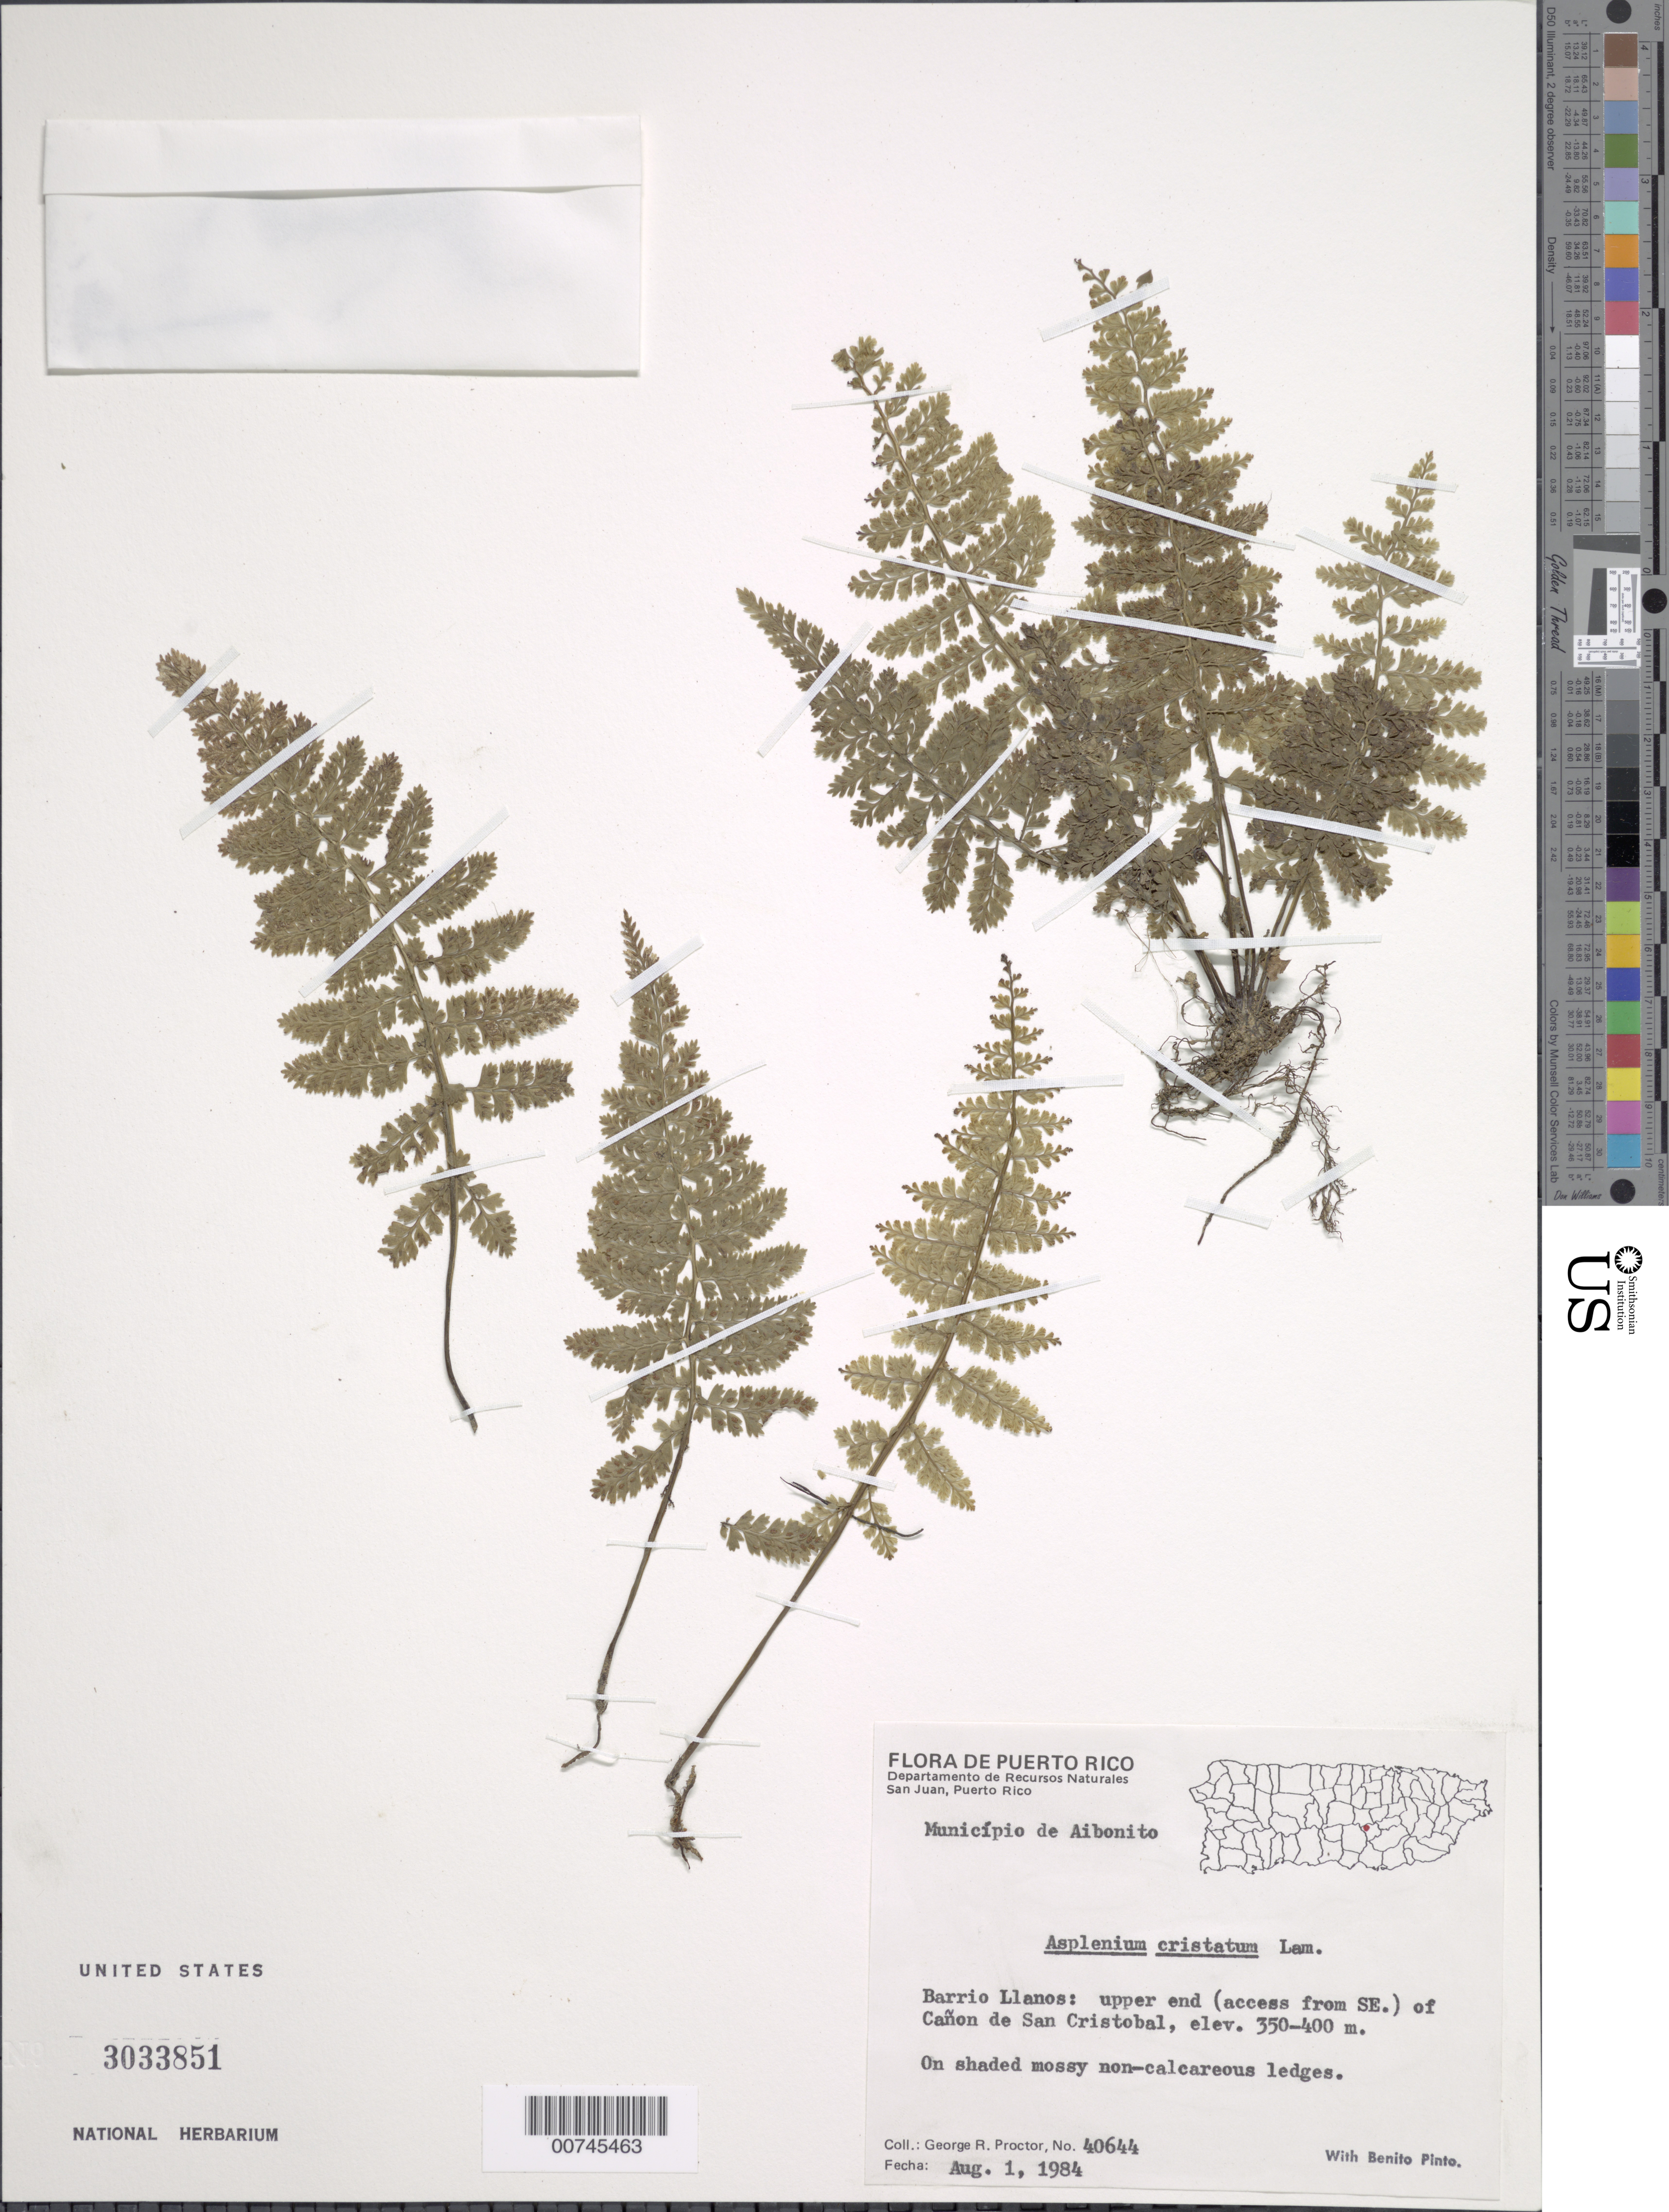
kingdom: Plantae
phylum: Tracheophyta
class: Polypodiopsida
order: Polypodiales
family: Aspleniaceae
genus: Asplenium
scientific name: Asplenium cristatum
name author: Lam.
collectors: G. R. Proctor & B. Pinto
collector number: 40644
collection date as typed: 01 Aug 1984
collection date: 1984-08-01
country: Puerto Rico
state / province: Abonito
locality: Barrio Llanos: upper end (access from SE) of Cañon de San Cristobal. Municipio de Aibonito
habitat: On shaded mossy non-calcareous ledges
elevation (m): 350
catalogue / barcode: US 3033851